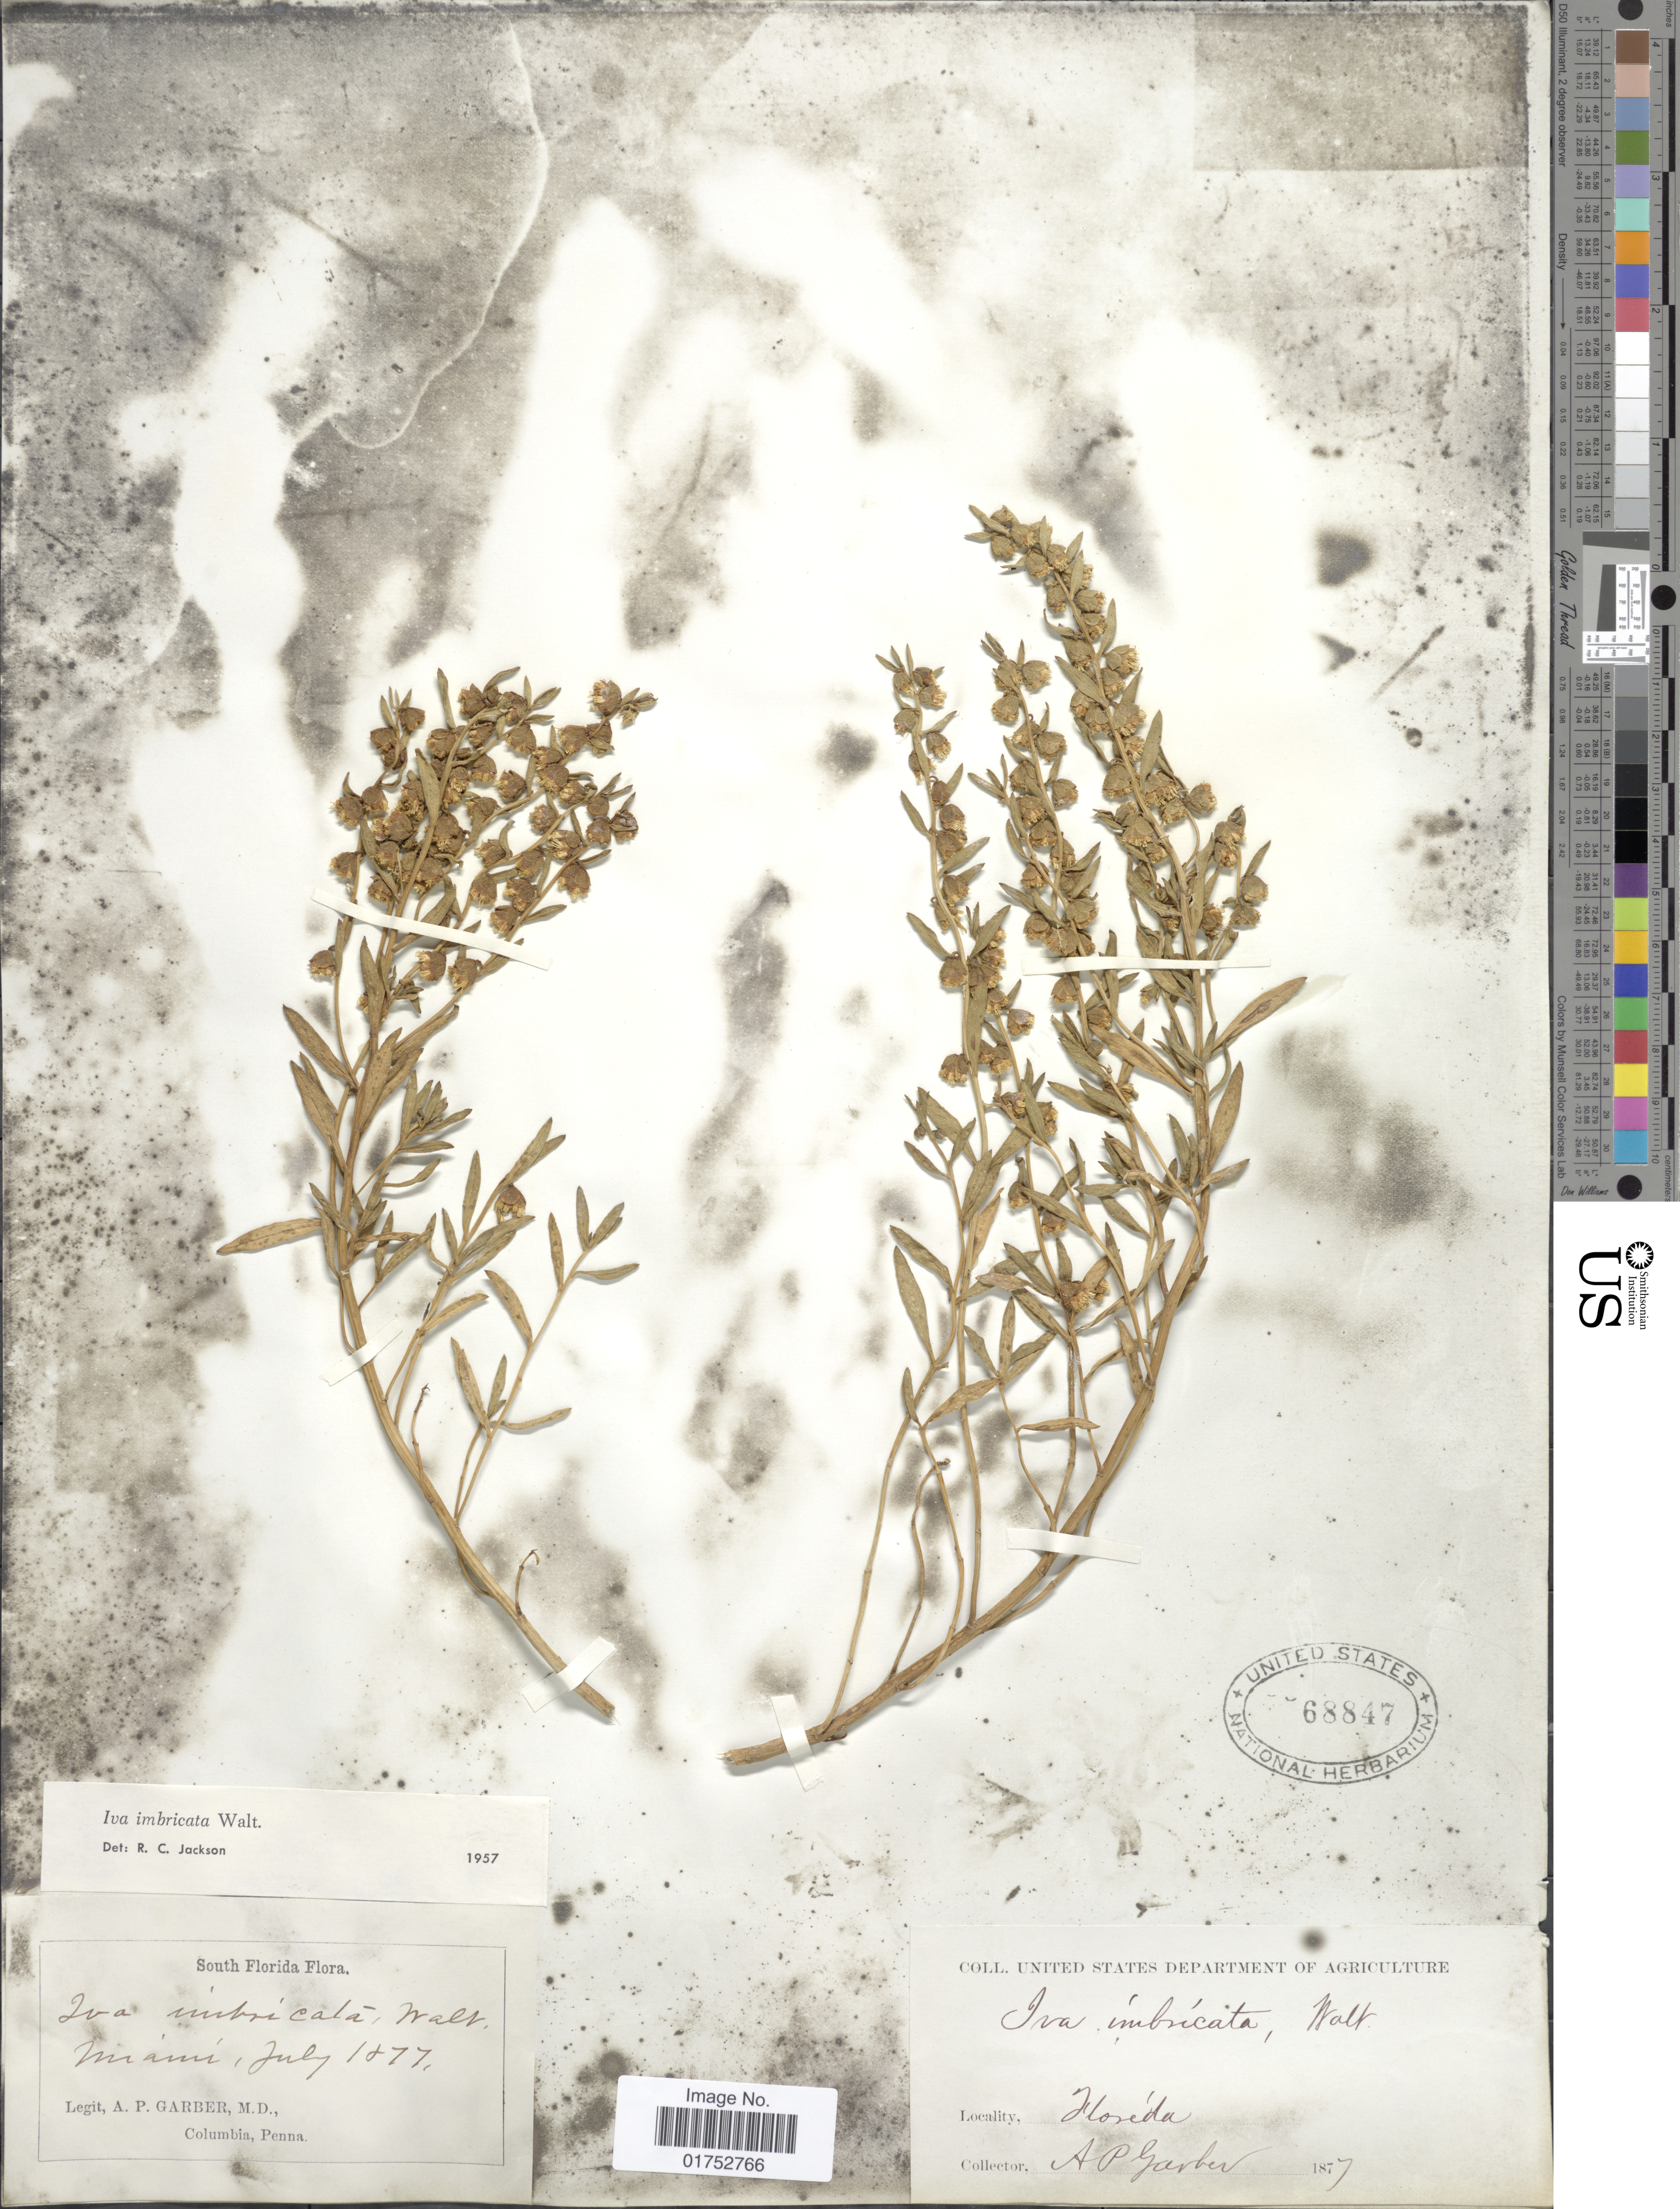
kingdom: Plantae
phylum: Tracheophyta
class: Magnoliopsida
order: Asterales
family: Asteraceae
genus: Iva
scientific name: Iva imbricata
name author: Walter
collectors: A. P. Garber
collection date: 1877-07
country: United States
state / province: Florida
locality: South Florida, Miami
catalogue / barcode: US 68847